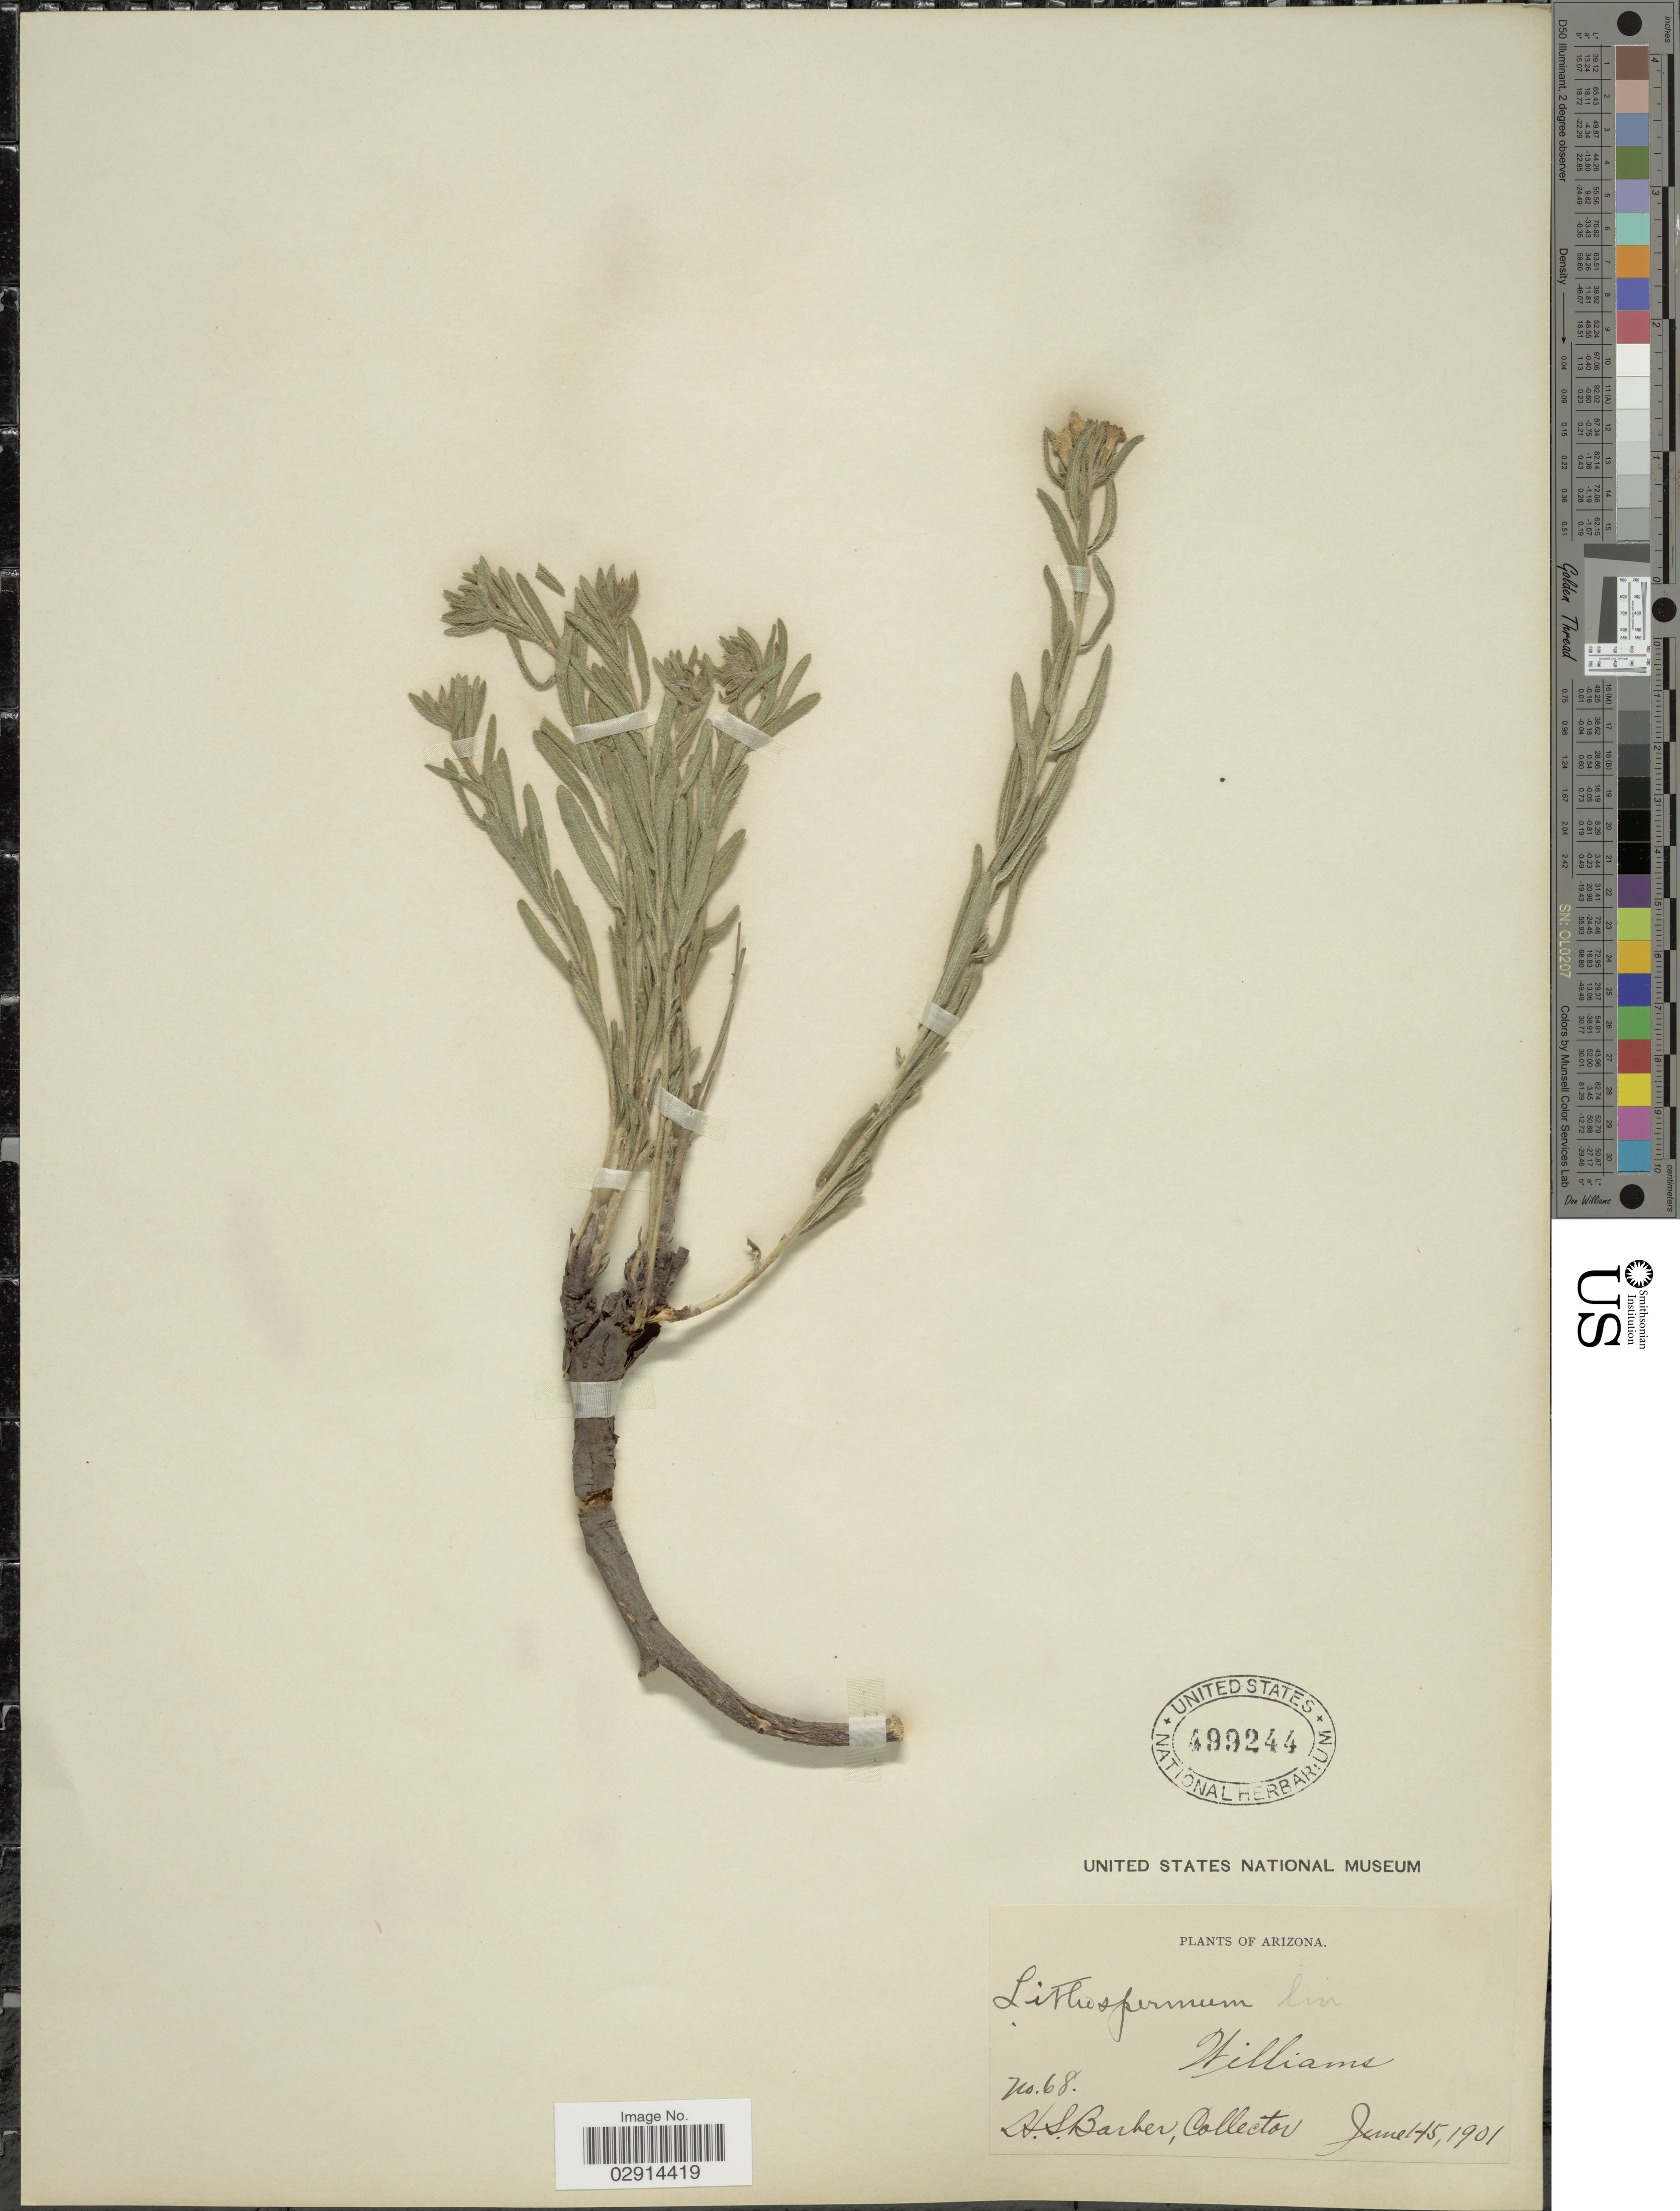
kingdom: Plantae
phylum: Tracheophyta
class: Magnoliopsida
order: Boraginales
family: Boraginaceae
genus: Lithospermum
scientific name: Lithospermum multiflorum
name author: Torr. ex A. Gray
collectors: H. Barber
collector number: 68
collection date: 1901-06-01/1901-06-15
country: United States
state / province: Arizona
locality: Williams.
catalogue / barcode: US 499244